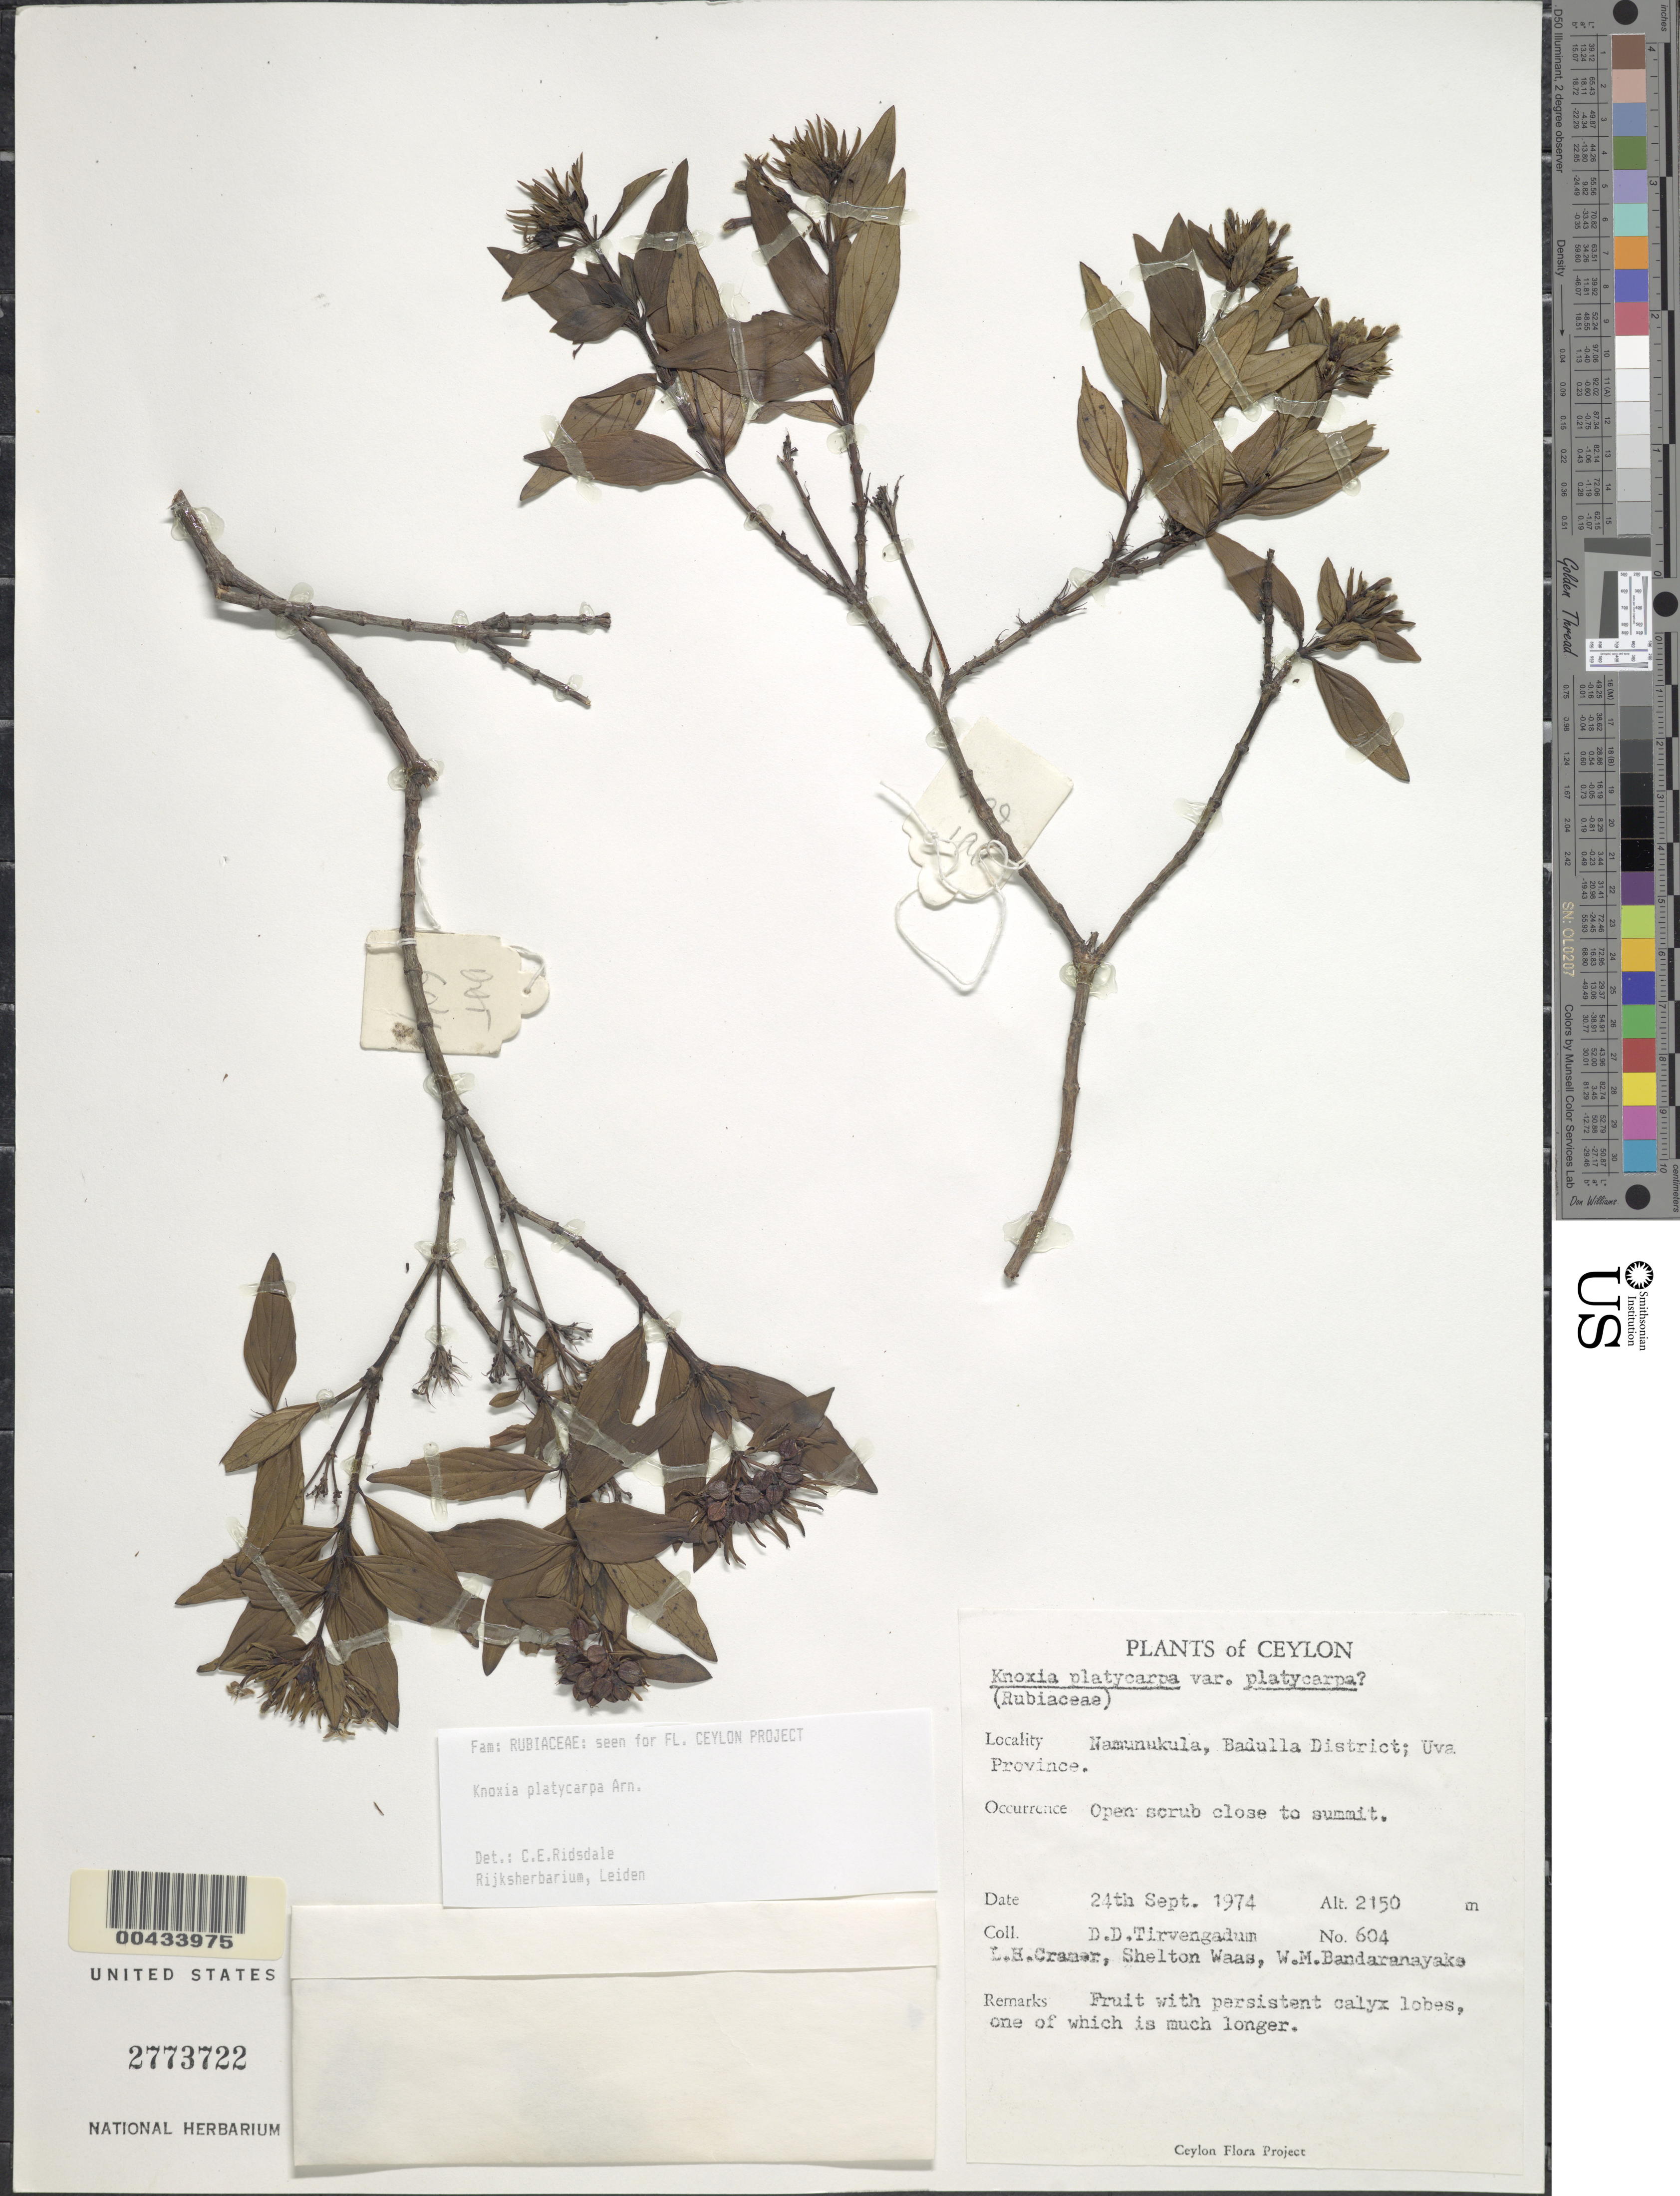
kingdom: Plantae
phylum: Tracheophyta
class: Magnoliopsida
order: Gentianales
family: Rubiaceae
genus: Knoxia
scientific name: Knoxia platycarpa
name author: Arn.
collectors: D. Tirvengadum, L. H. Cramer, S. Waas & W. Bandaranayake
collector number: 604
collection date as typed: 24 Sep 1974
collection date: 1974-09-24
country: Sri Lanka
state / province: Uva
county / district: Badulla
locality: Namunukula Kanda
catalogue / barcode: US 2773722